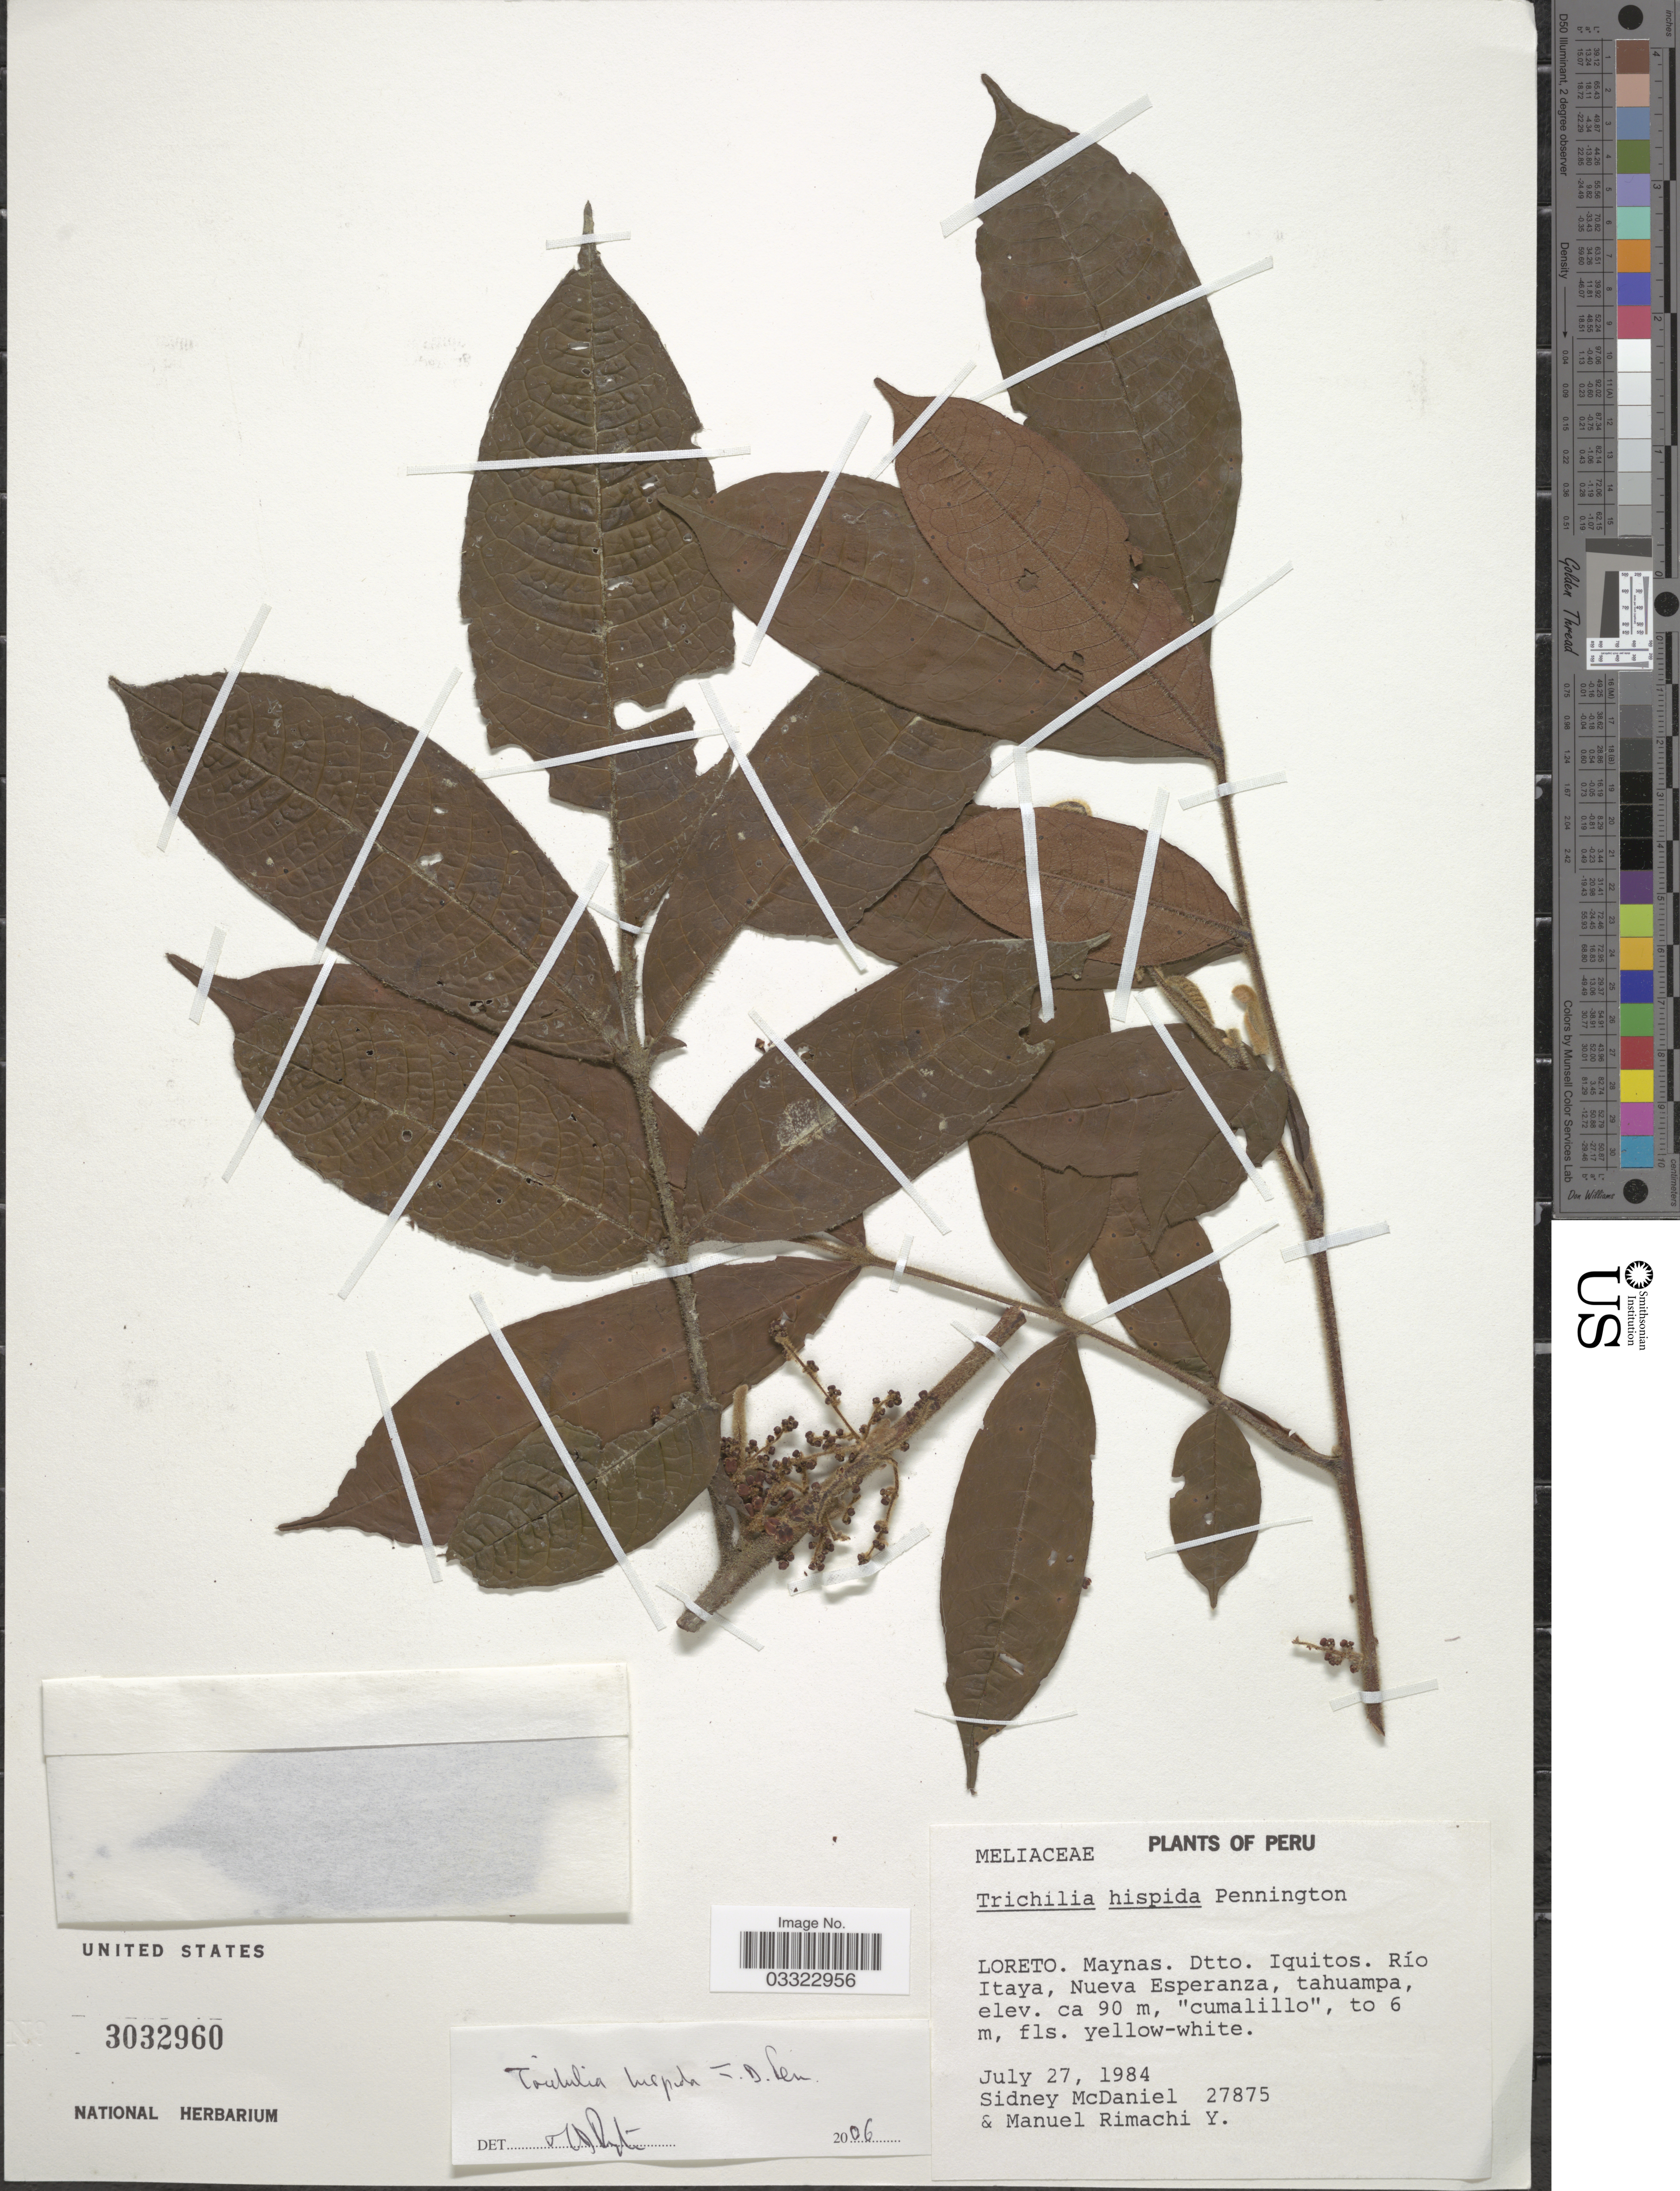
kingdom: Plantae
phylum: Tracheophyta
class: Magnoliopsida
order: Sapindales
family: Meliaceae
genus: Trichilia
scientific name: Trichilia hispida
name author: T.D. Penn.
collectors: S. McDaniel & M. Rimachi Y.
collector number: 27875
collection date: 1984-07-27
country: Peru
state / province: Loreto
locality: Maynas. Dtto. Iquitos. Río Itaya, Nueva Esperanza.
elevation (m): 90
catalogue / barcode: US 3032960